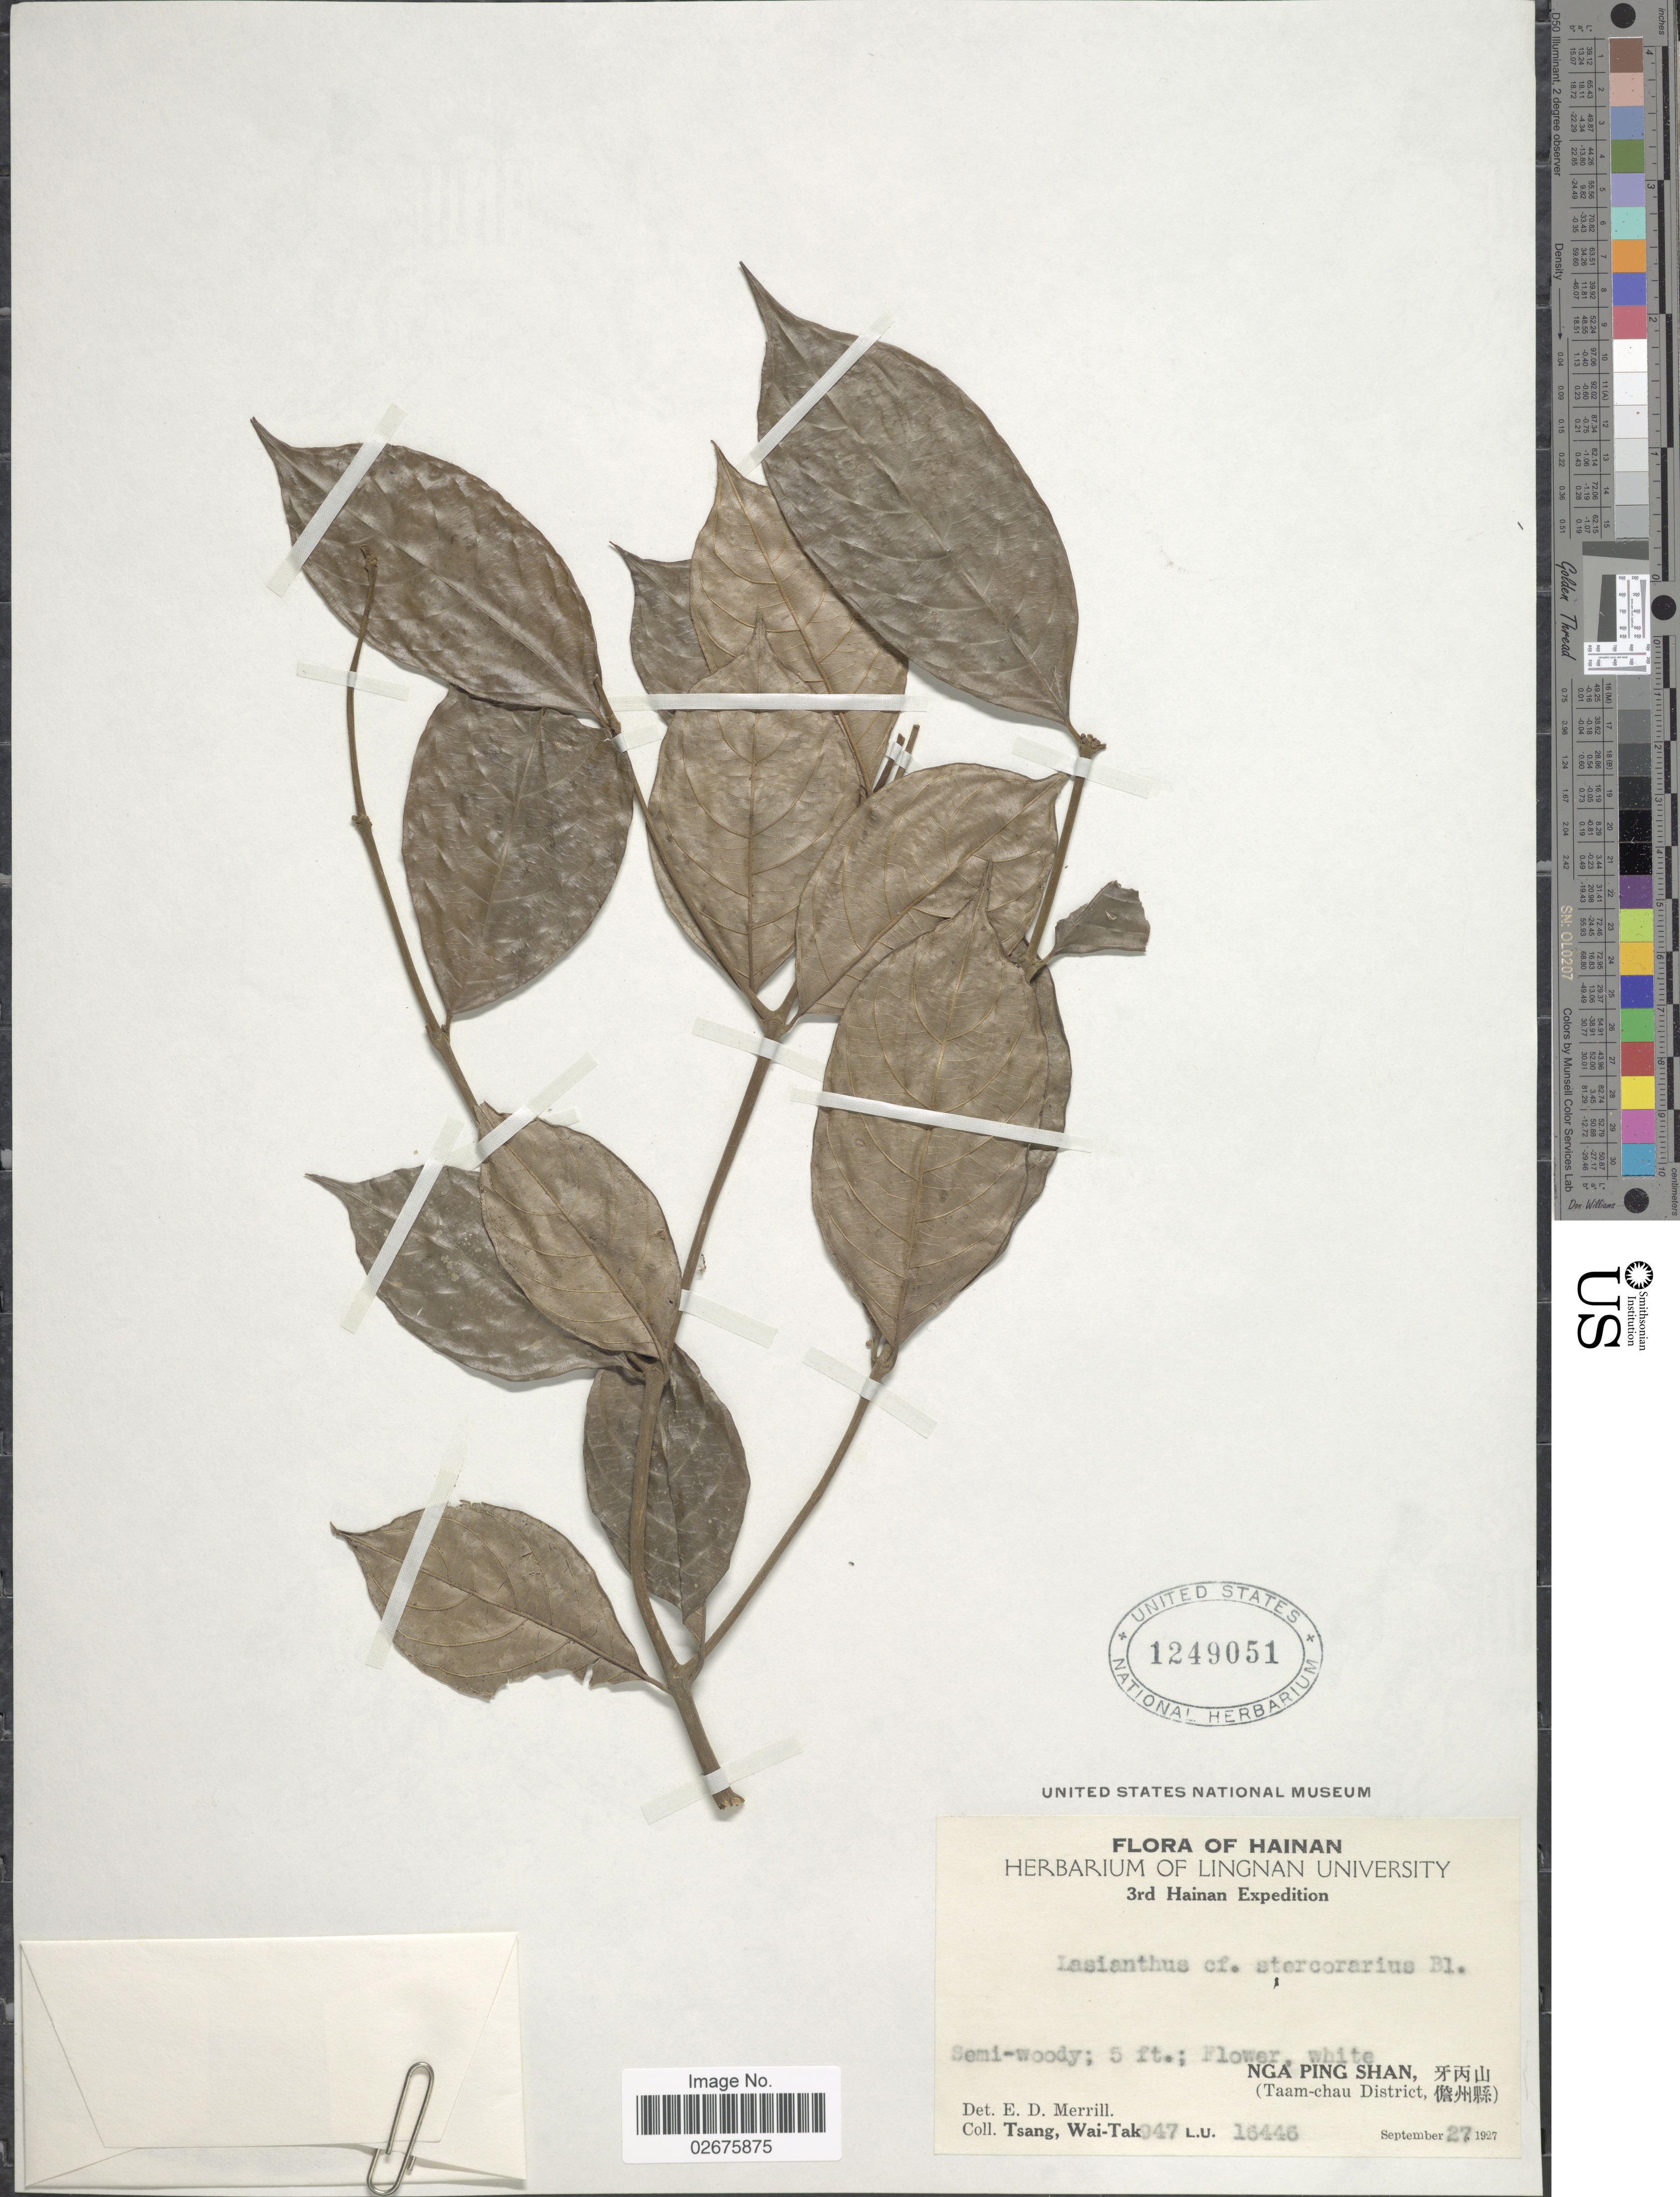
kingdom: Plantae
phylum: Tracheophyta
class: Magnoliopsida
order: Gentianales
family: Rubiaceae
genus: Lasianthus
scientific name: Lasianthus stercorarius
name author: Blume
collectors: W. T. Tsang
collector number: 947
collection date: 1927-09-27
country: China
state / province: Hainan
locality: Nga Ping Shan (Taam-chau District)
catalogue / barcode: US 1249051